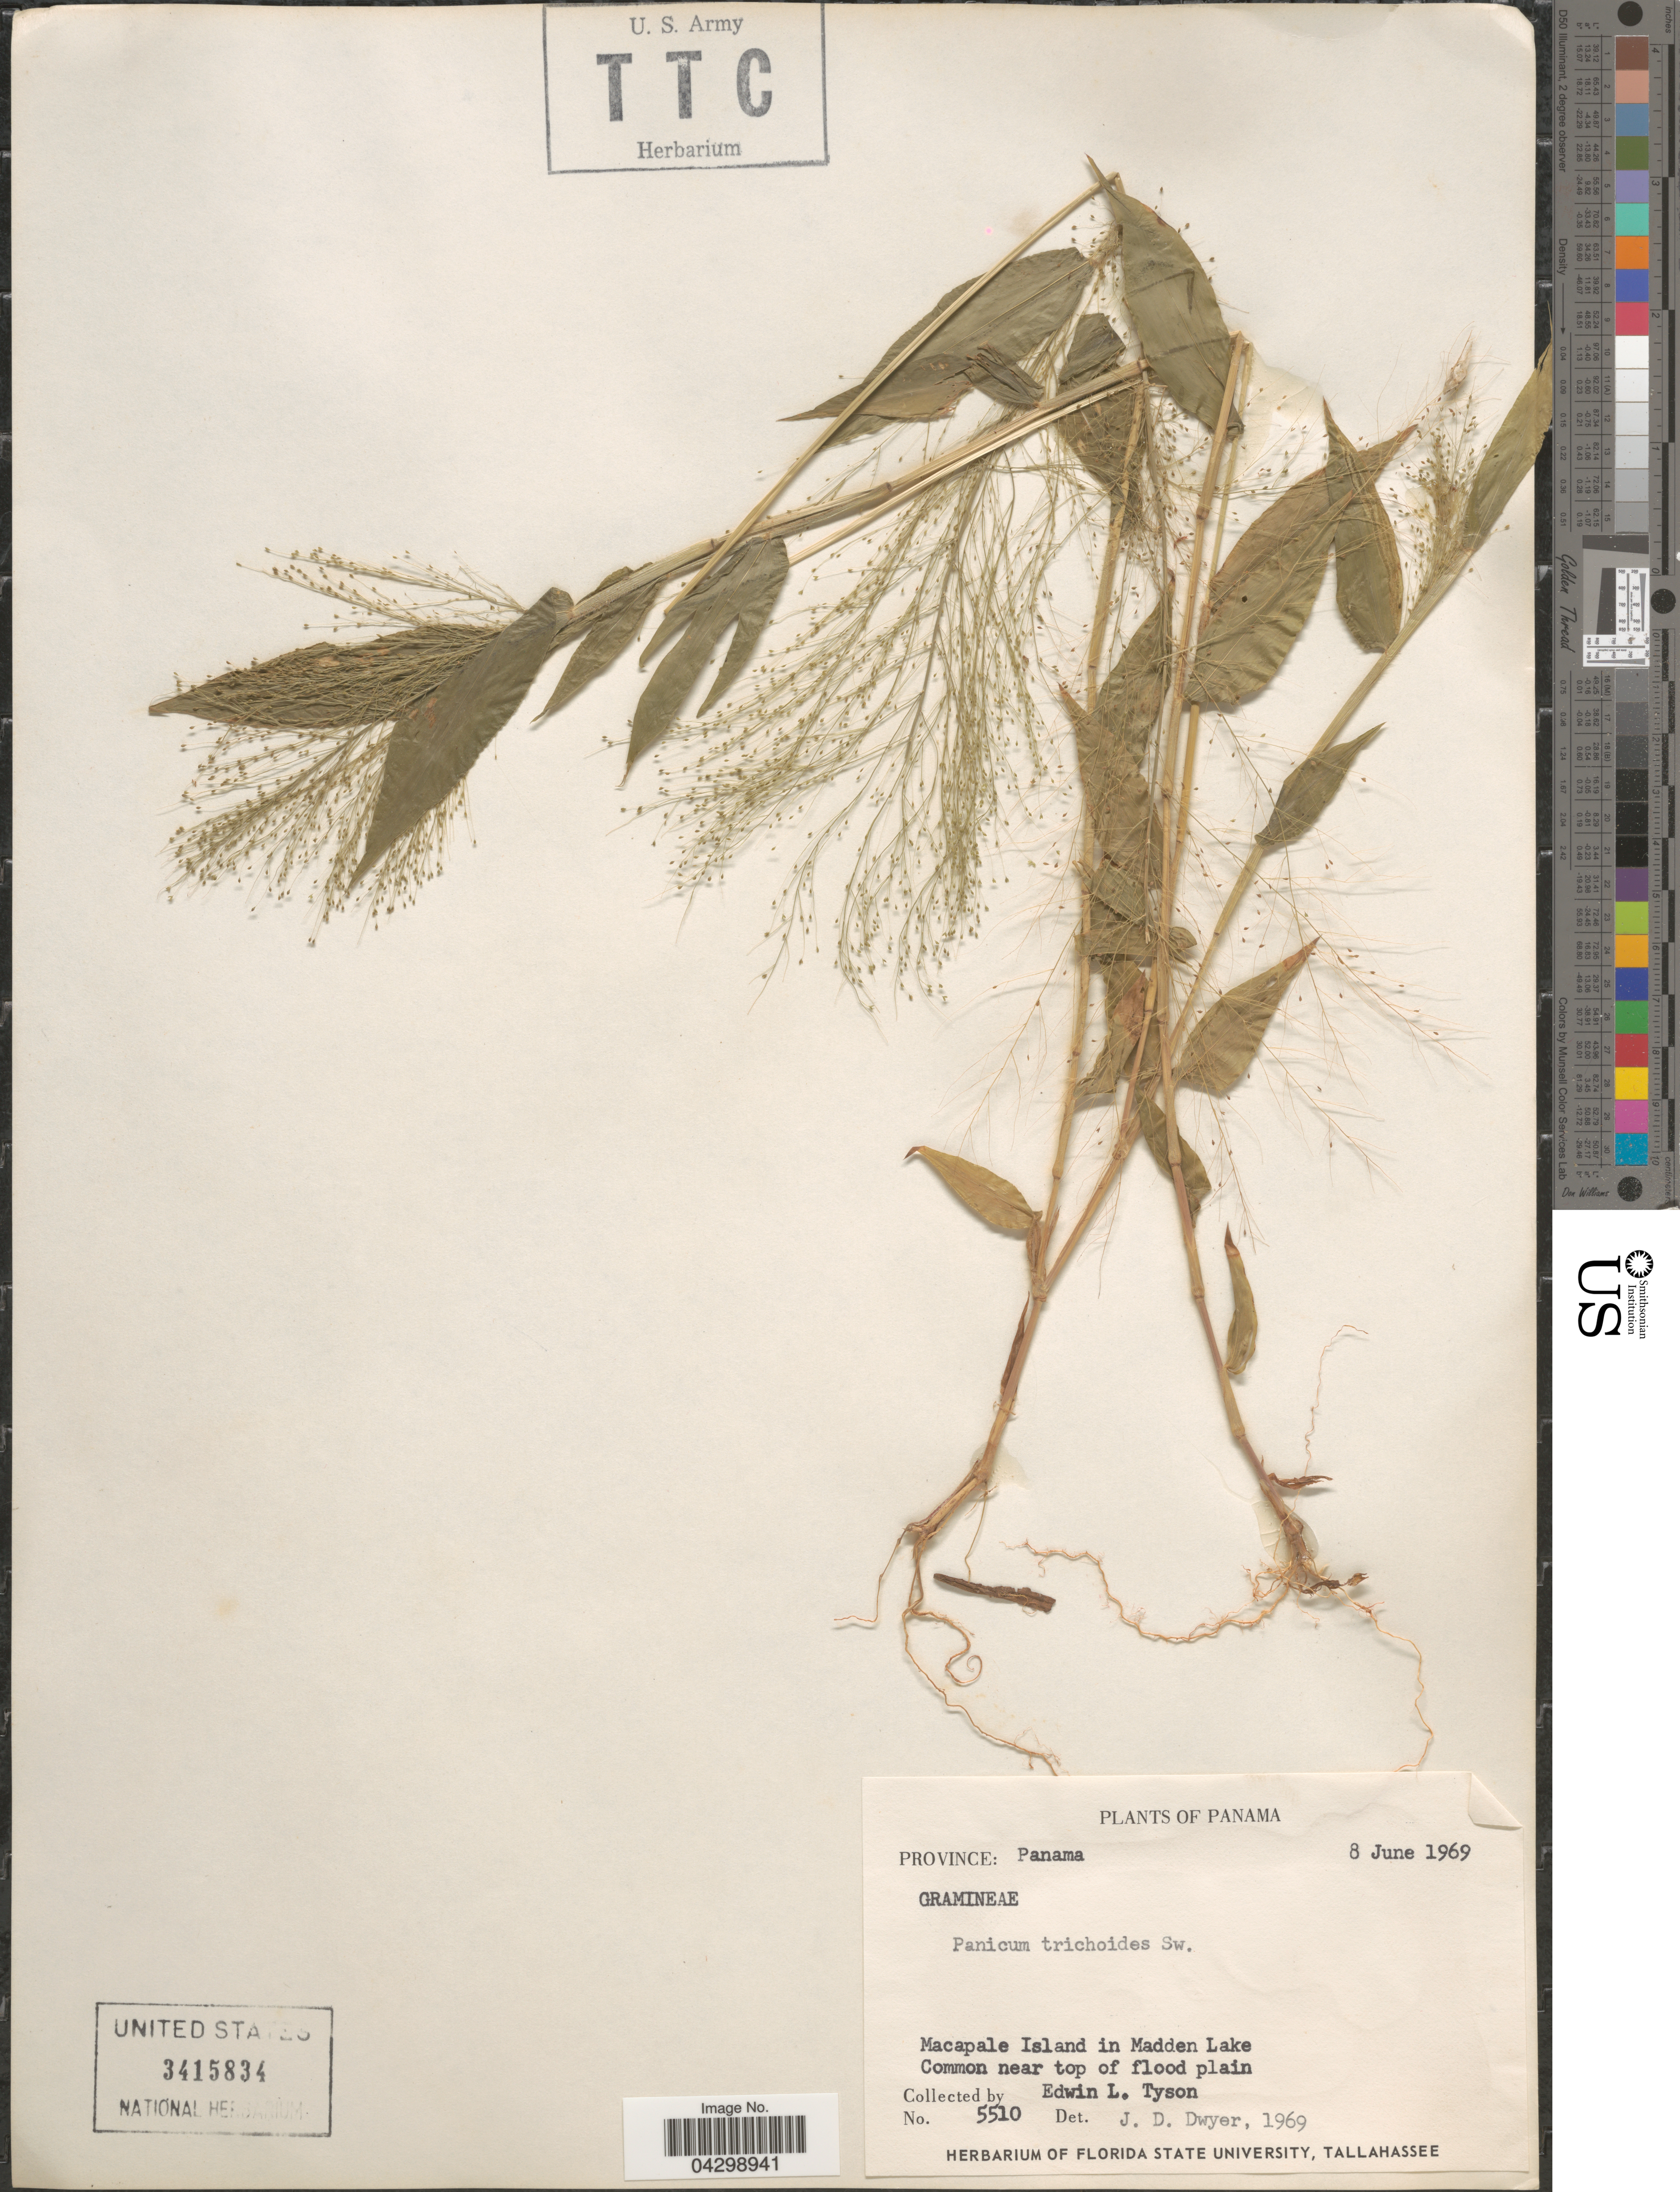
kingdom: Plantae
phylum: Tracheophyta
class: Liliopsida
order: Poales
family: Poaceae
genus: Panicum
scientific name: Panicum trichoides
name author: Sw.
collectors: E. L. Tyson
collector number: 5510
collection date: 1969-06-08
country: Panama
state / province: Panamá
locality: Macapale Island in Madden Lake. Common near top of flood plain.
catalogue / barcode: US 3415834